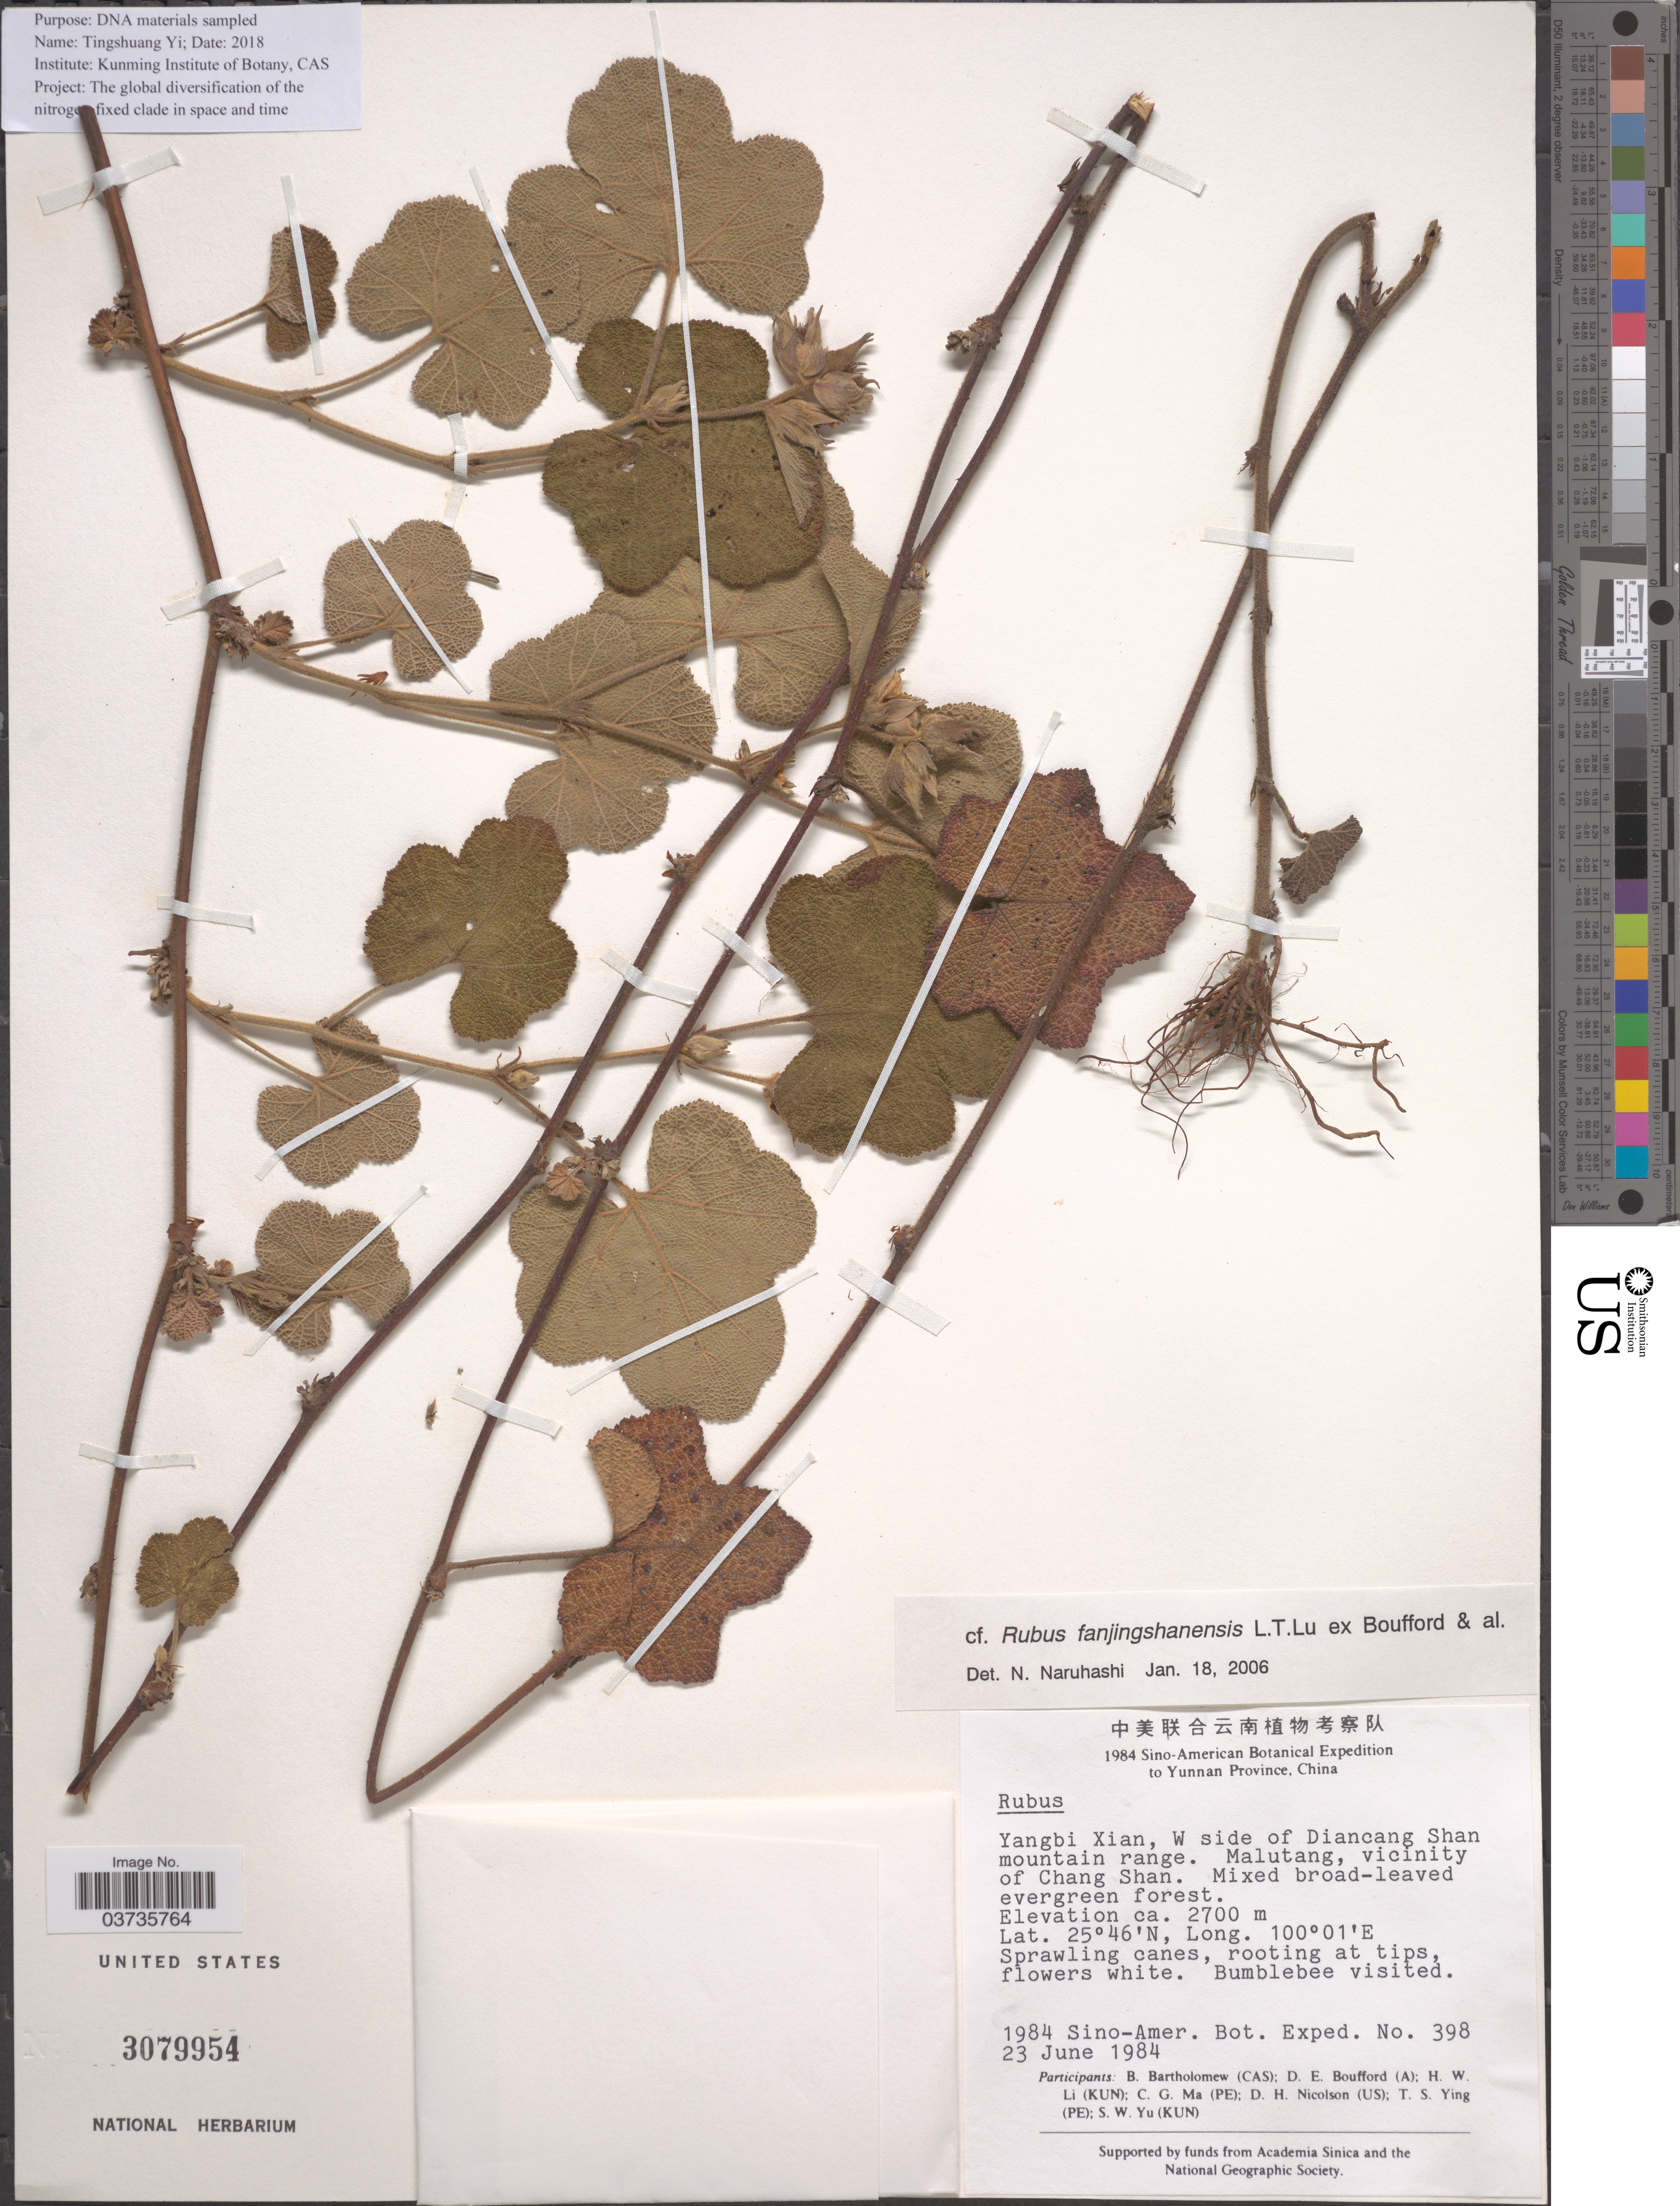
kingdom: Plantae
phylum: Tracheophyta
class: Magnoliopsida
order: Rosales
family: Rosaceae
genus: Rubus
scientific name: Rubus fanjingshanensis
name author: L.T. Lu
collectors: B. Bartholomew, D. E. Boufford, H. W. Li, C. Ma & et al.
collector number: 398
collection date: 1984-06-23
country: China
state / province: Yunnan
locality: Yangbi Xian, W side of Diancang Shan mountain range. Malutang, vicinity of Chang Shan.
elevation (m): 2700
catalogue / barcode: US 3079954